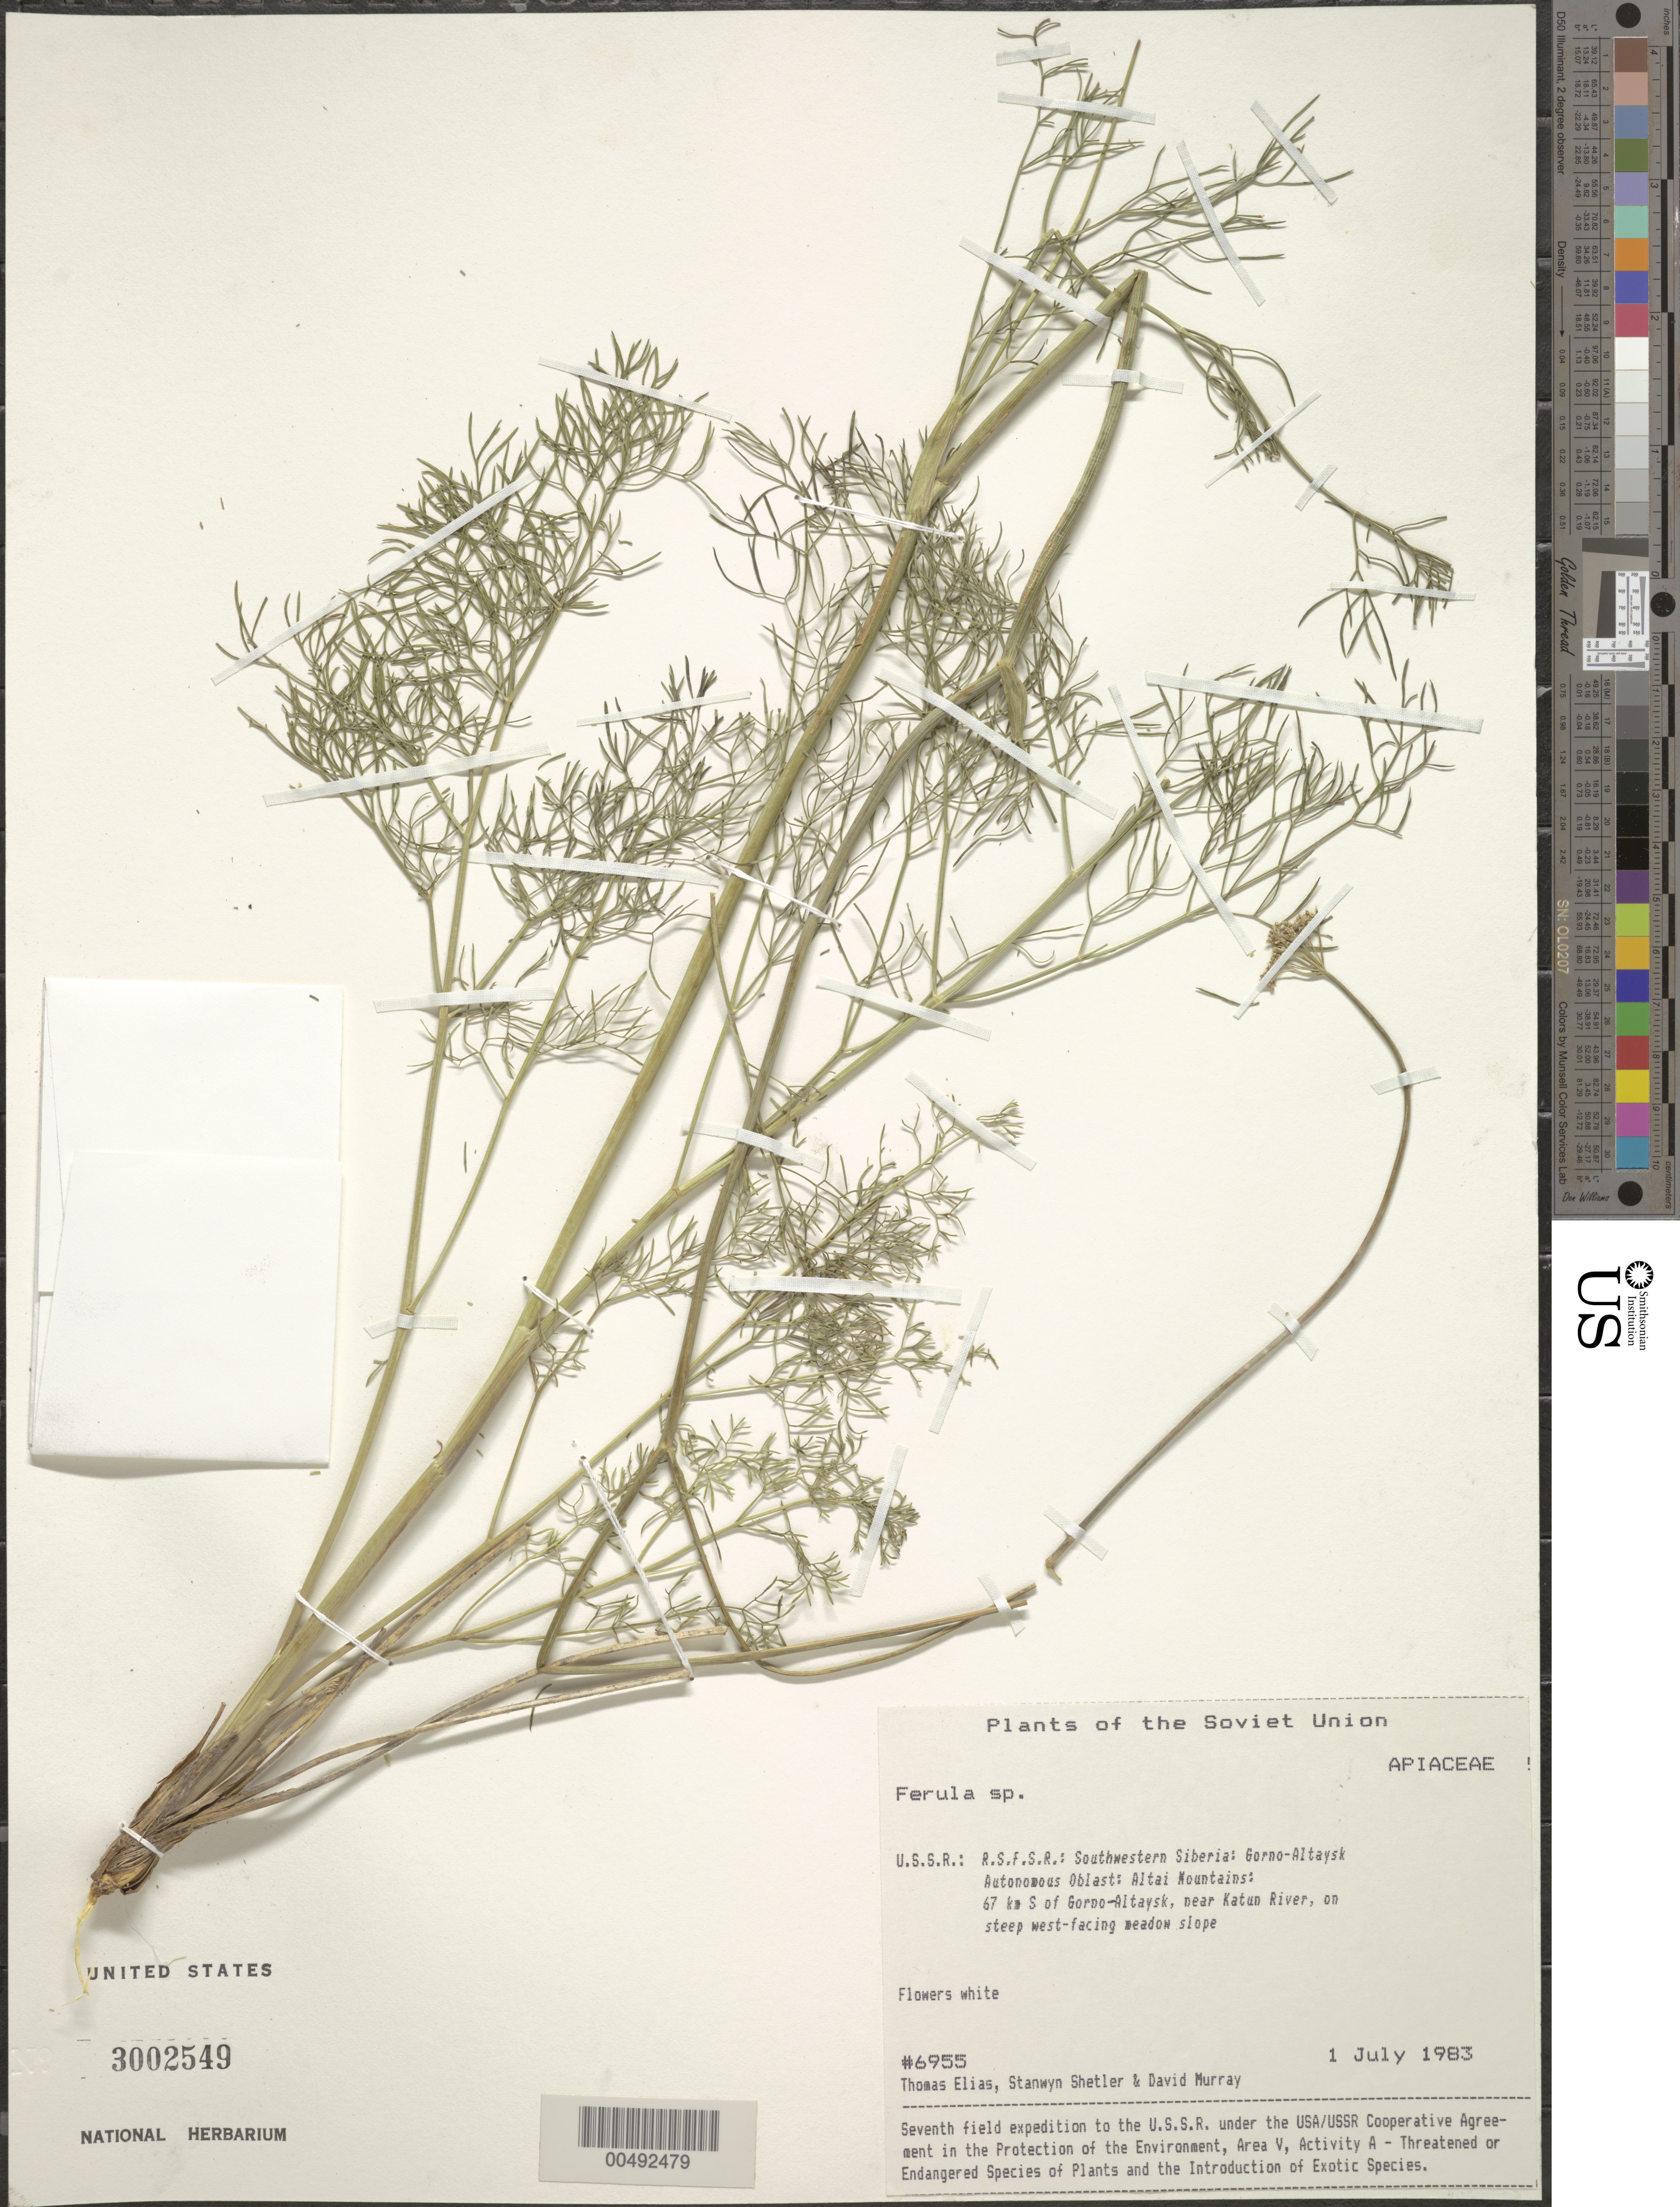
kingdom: Plantae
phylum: Tracheophyta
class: Magnoliopsida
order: Apiales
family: Apiaceae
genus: Ferula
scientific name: Ferula sp.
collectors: T. Elias, S. Shetler & D. F. Murray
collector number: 6955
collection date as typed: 01 Jul 1983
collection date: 1983-07-01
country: Russian Federation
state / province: Altai Republic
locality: Altai Mountains, 67 km S of Gorno-Altaysk, near Katun River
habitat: steep west-facing meadow slope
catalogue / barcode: US 3002549